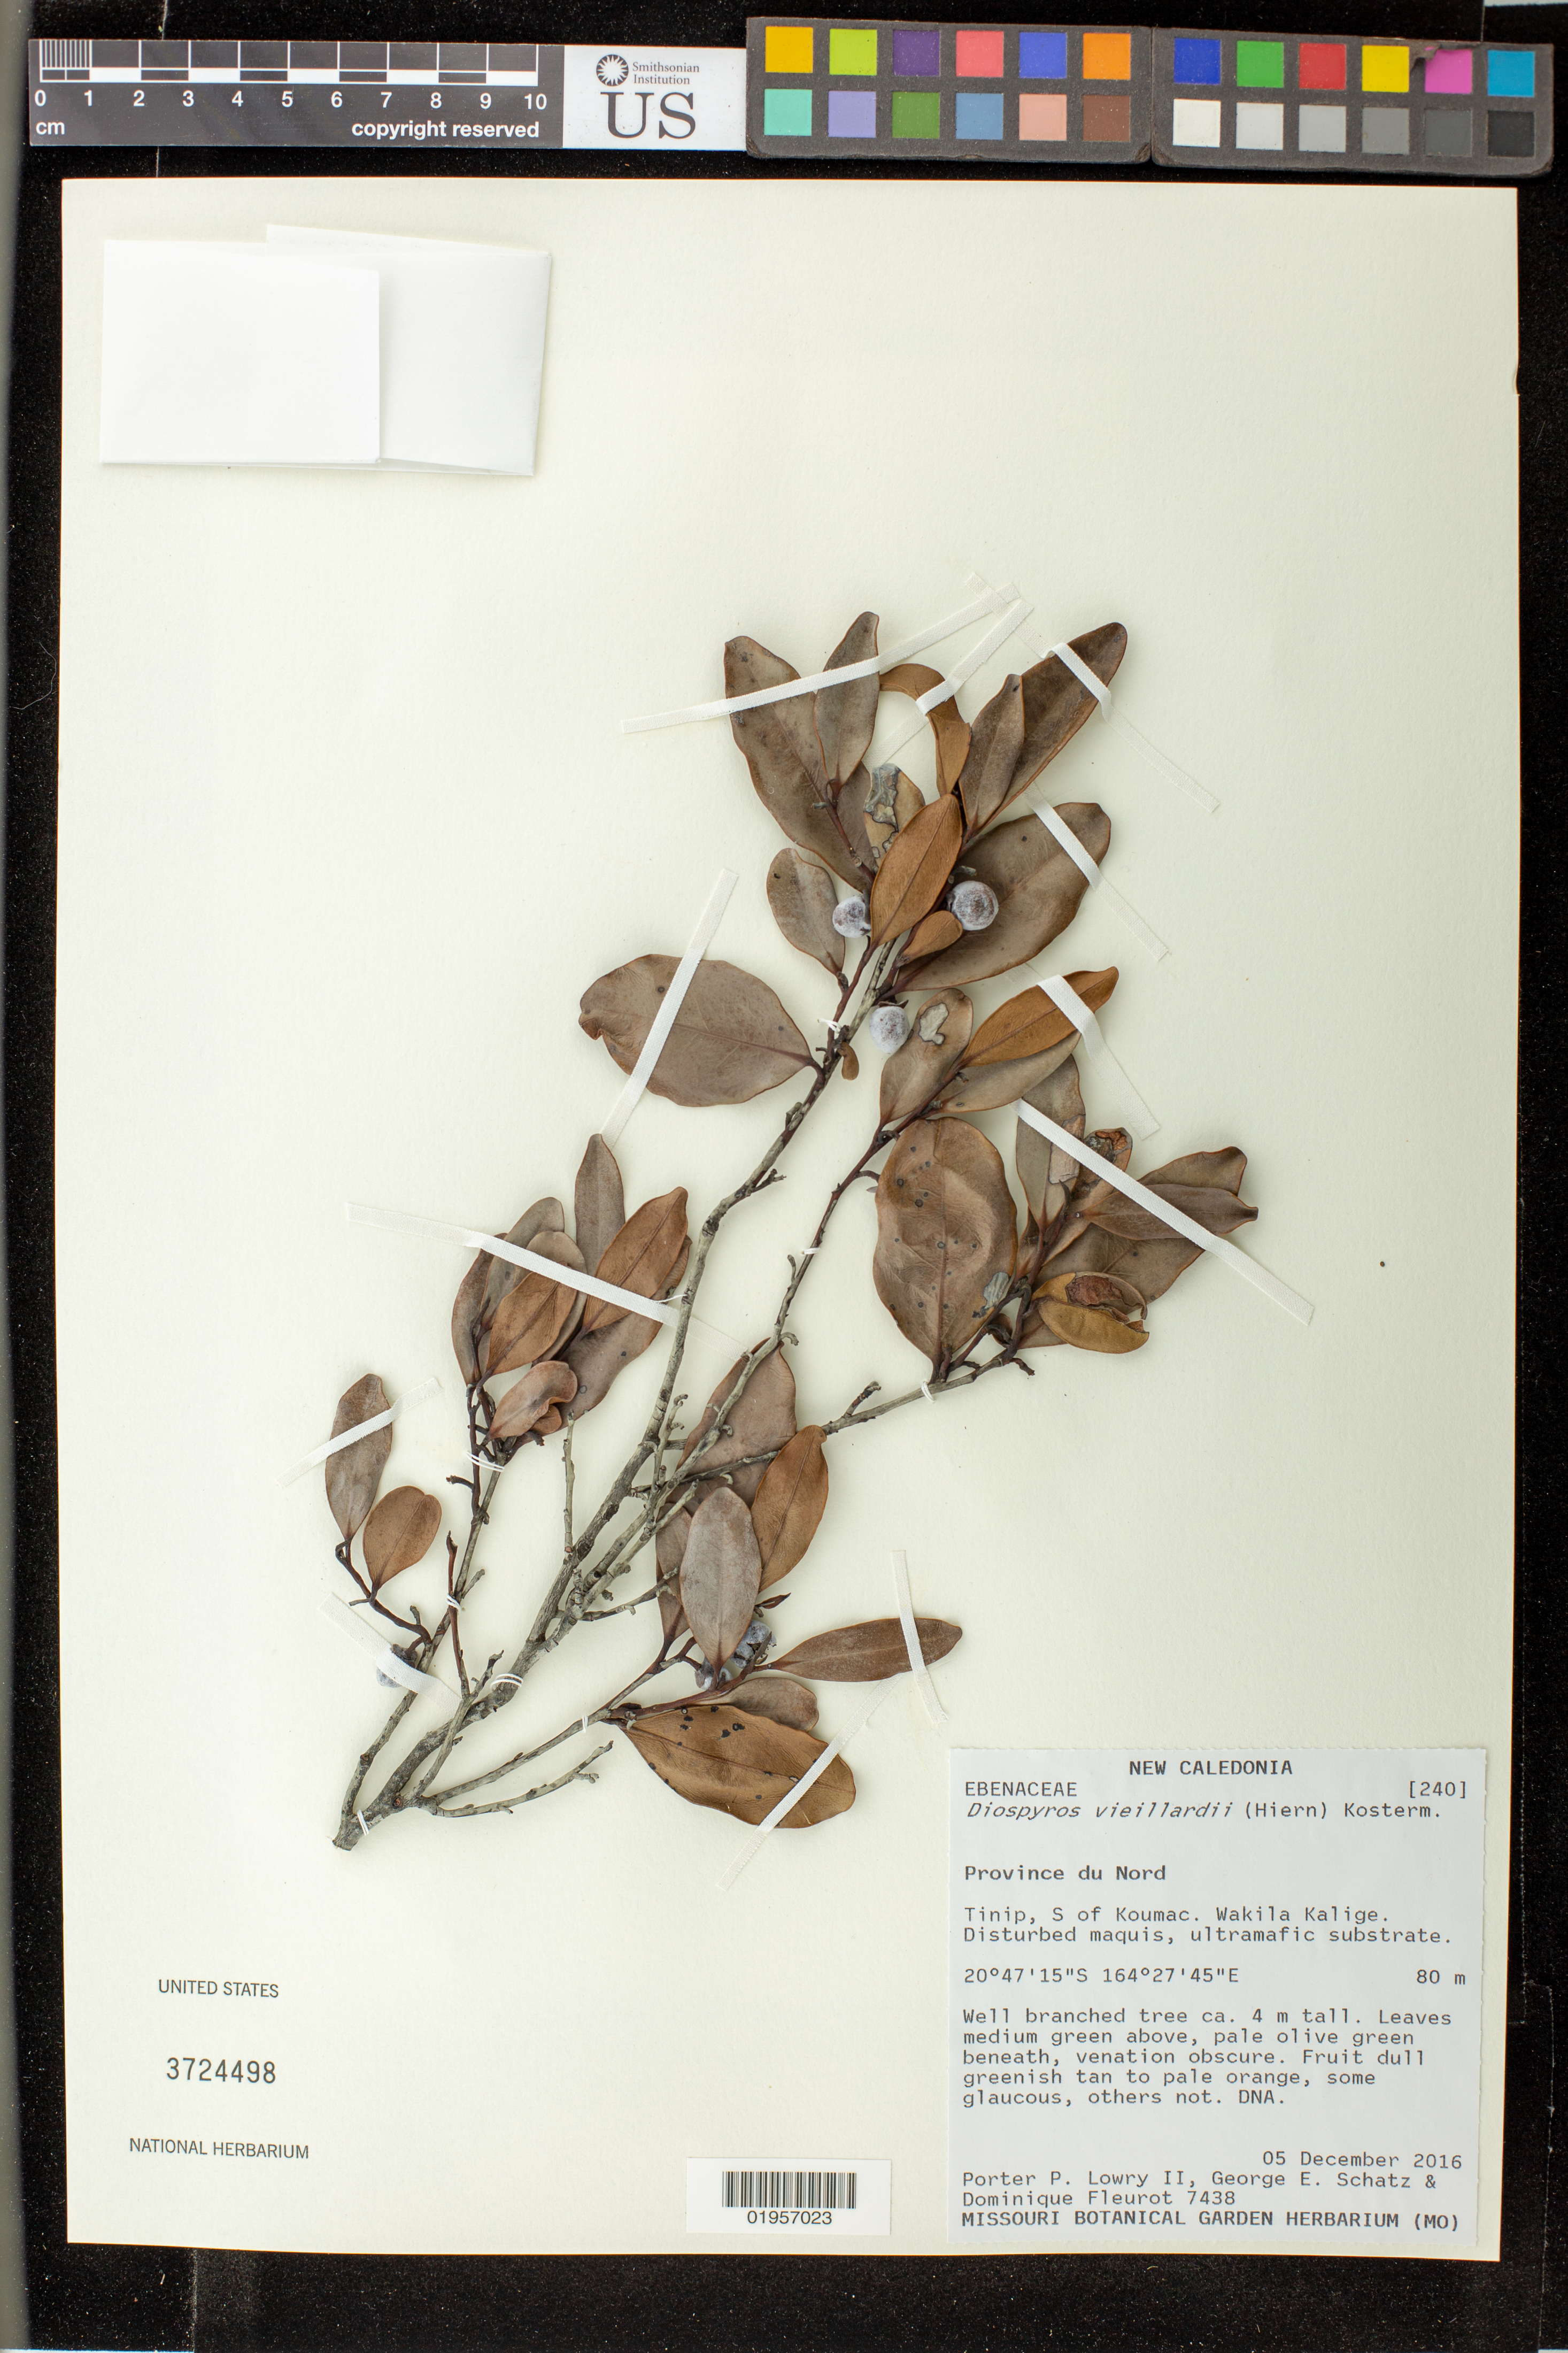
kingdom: Plantae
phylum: Tracheophyta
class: Magnoliopsida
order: Ericales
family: Ebenaceae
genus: Diospyros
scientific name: Diospyros vieillardii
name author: (Hiern) Kosterm.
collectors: P. Lowry, G. Schatz & Fleurot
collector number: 7438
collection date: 2016-12-05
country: New Caledonia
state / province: Nord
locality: Tinip, S of Koumac. Wakila Kalige.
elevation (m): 80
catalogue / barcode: US 3724498